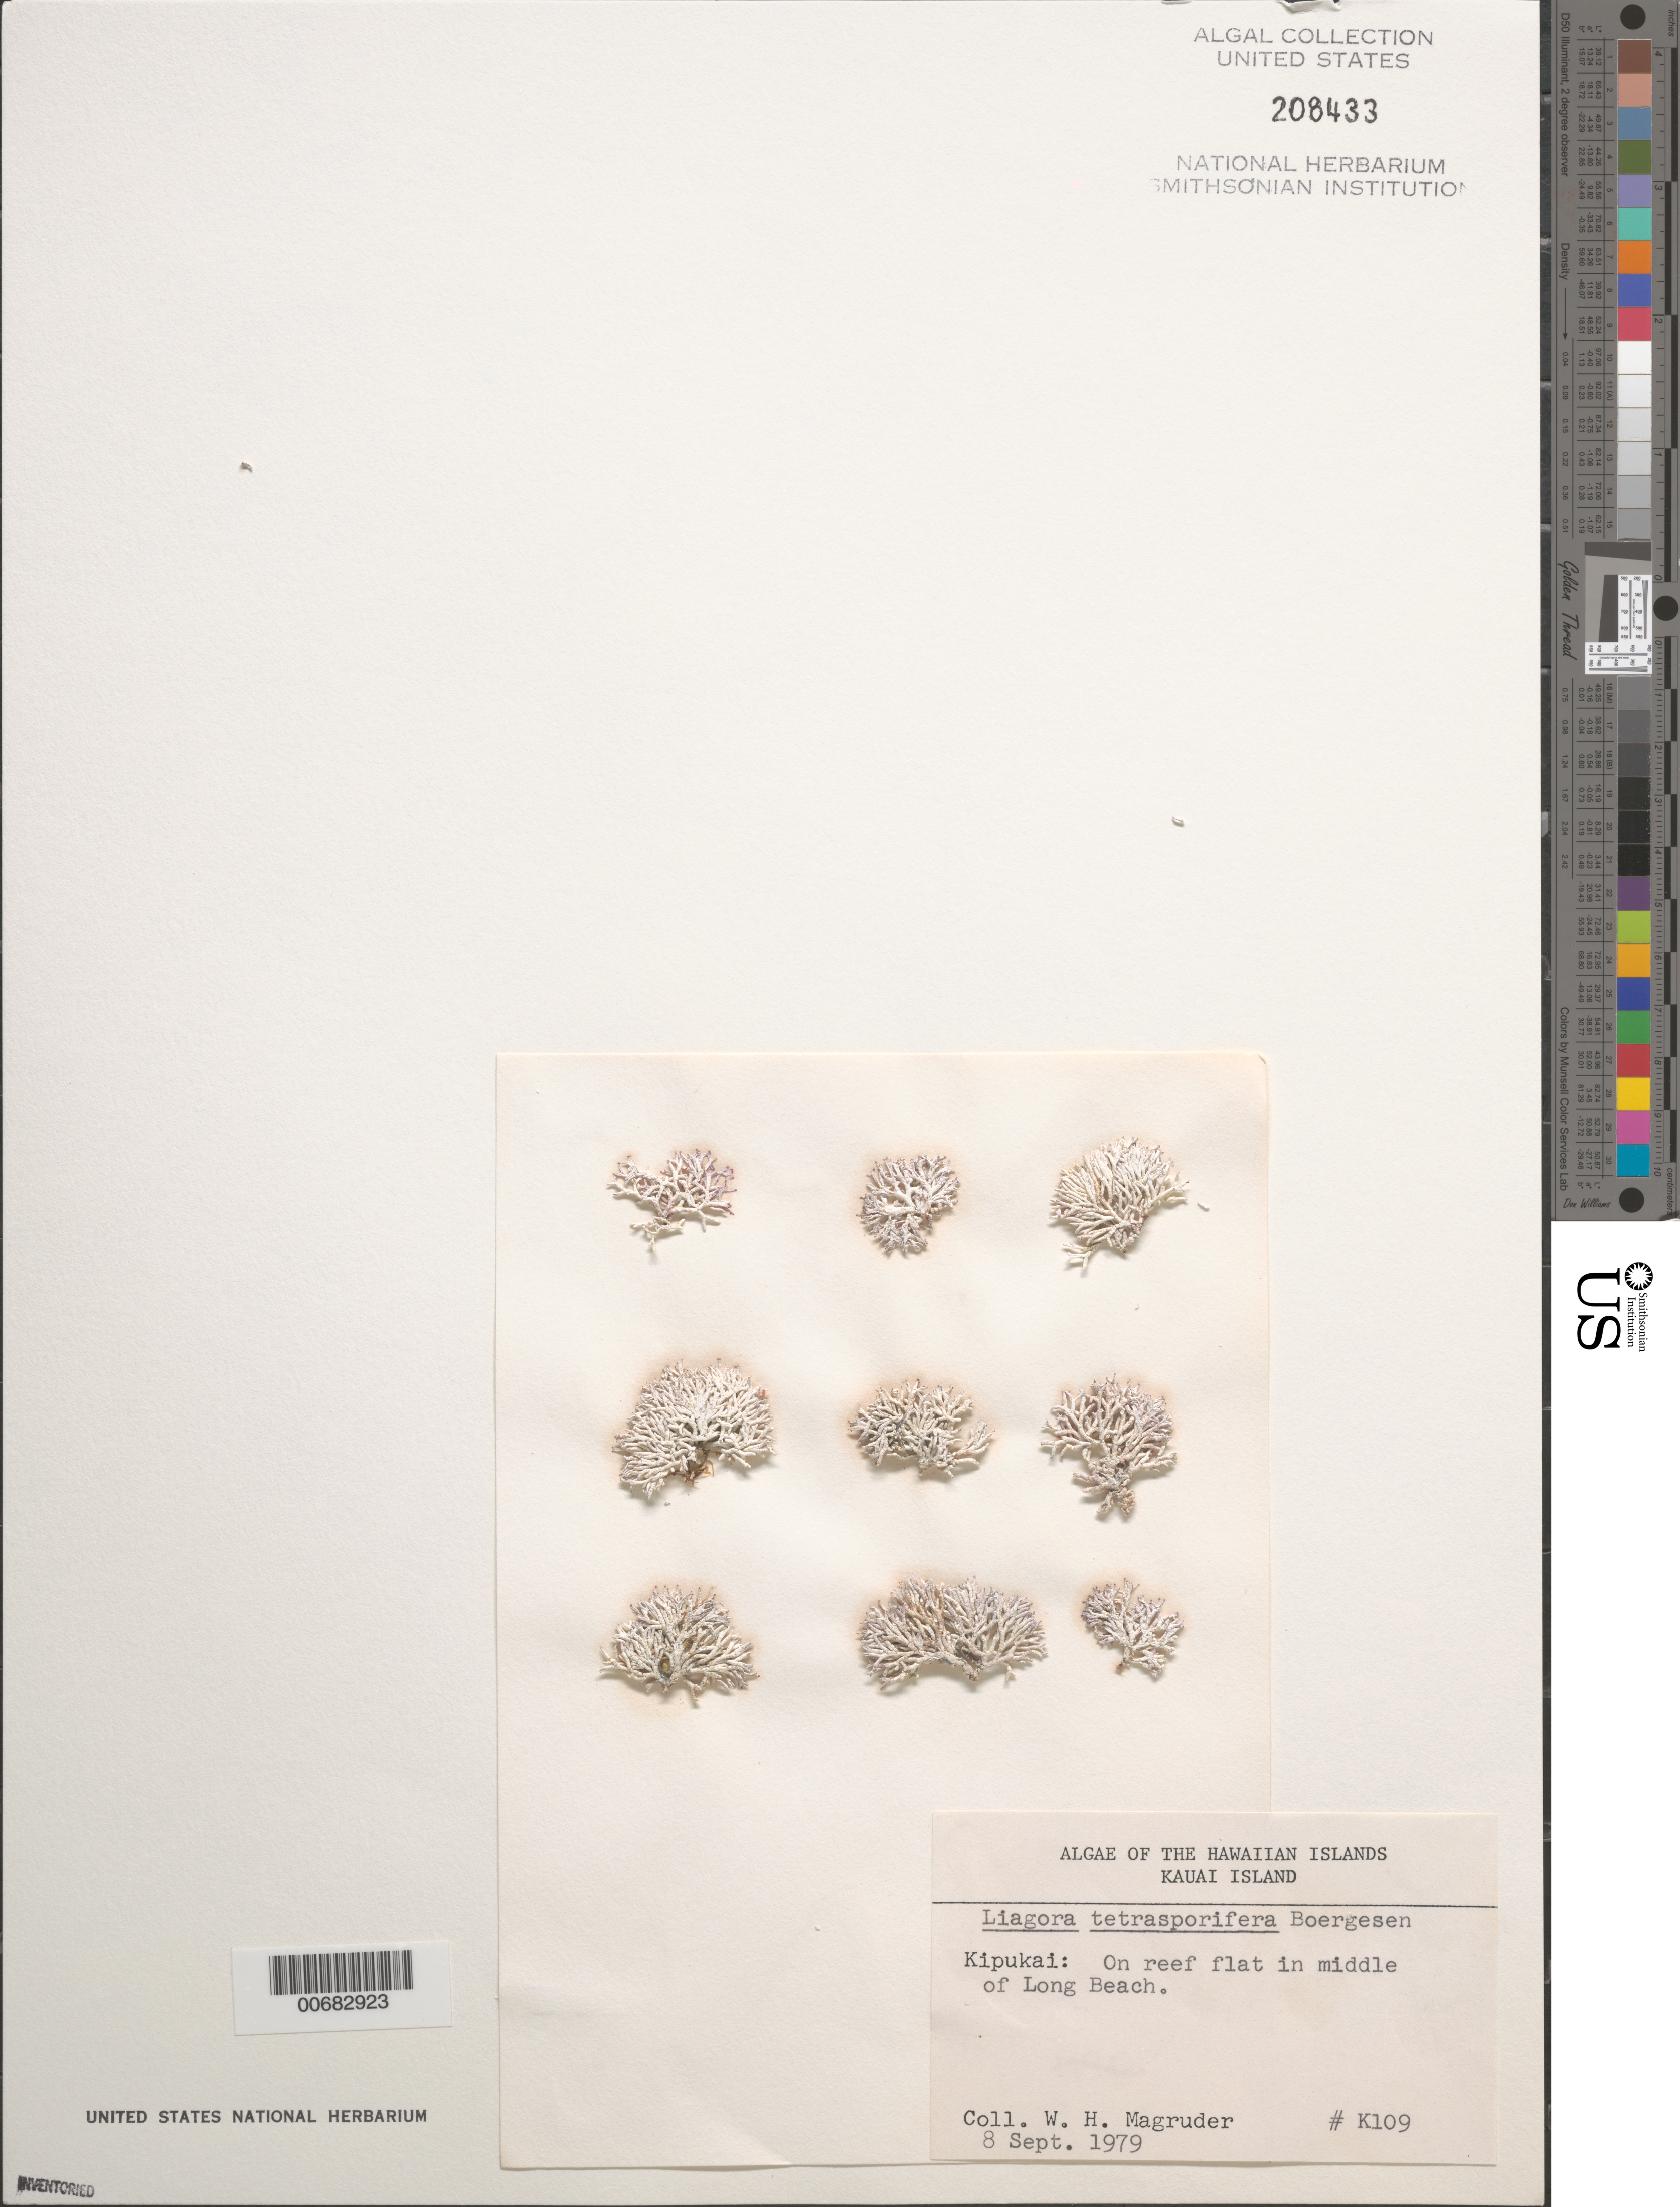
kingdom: Plantae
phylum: Rhodophyta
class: Florideophyceae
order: Nemaliales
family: Liagoraceae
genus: Liagora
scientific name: Liagora tetrasporifera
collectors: W. Magruder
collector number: K109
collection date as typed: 08 Sep 1979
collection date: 1979-09-08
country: United States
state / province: Hawaii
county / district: Kauai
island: Kaua'i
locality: Kipukai, Long Beach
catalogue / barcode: US 208433